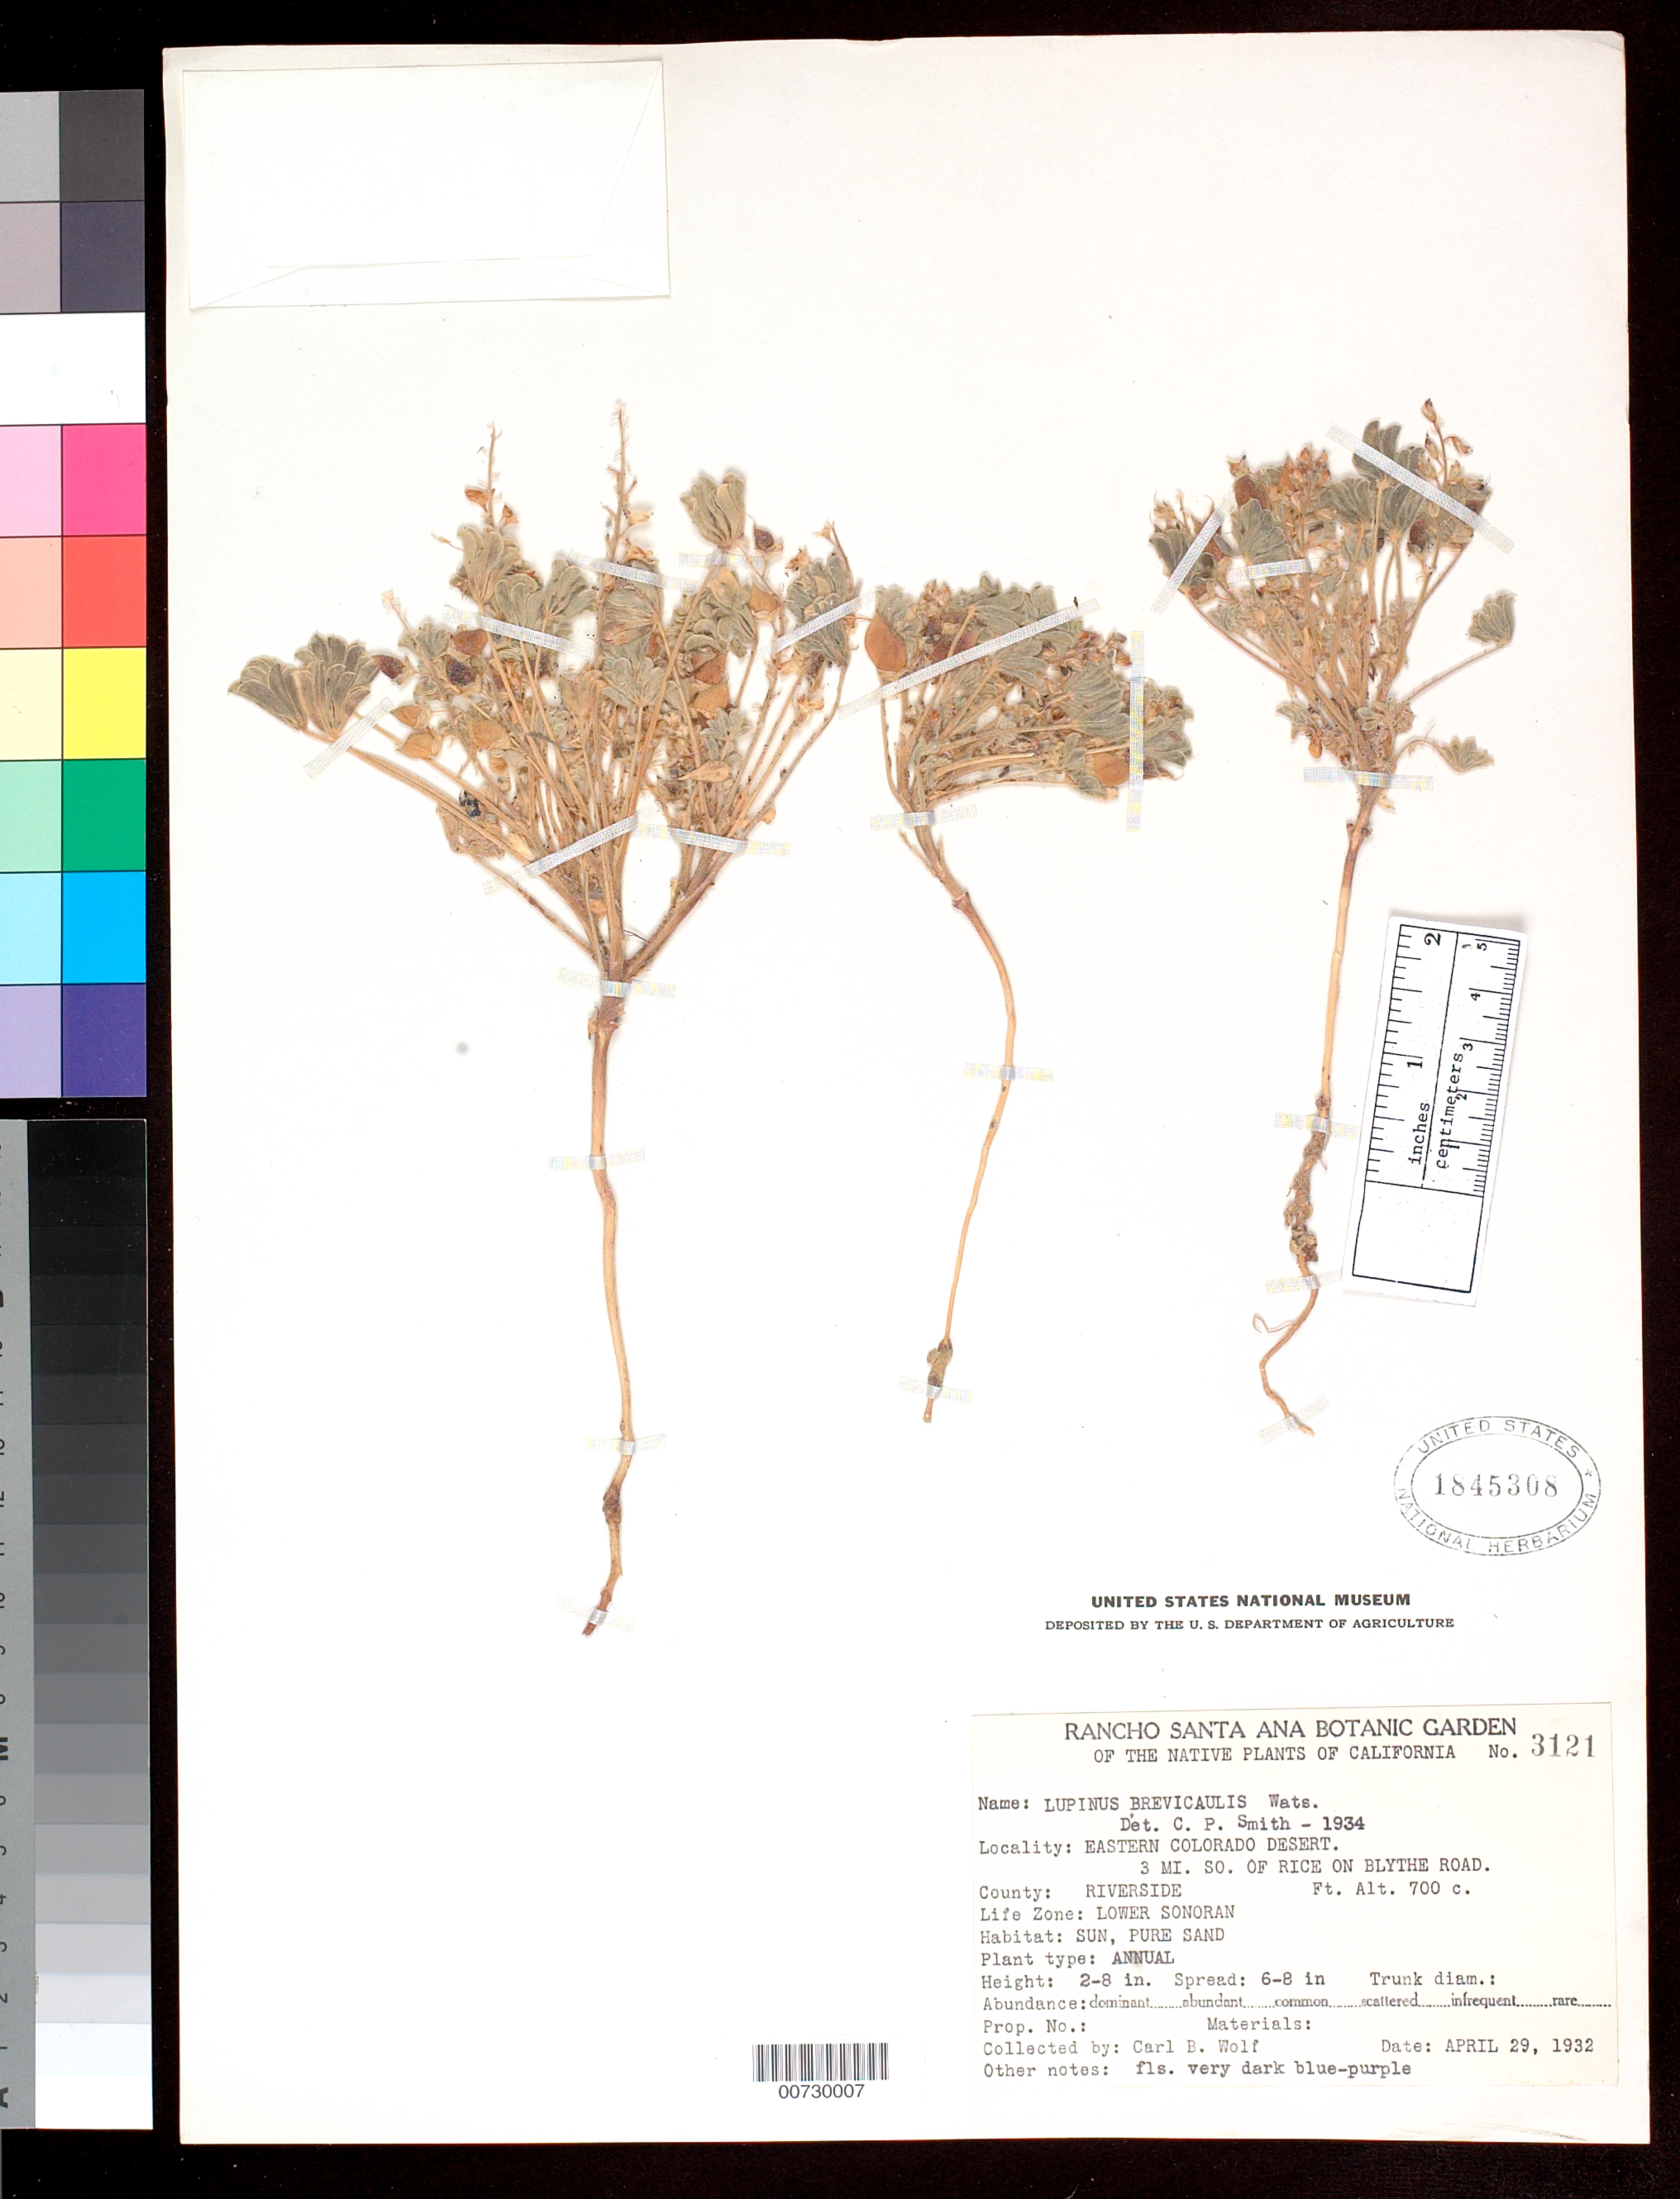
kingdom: Plantae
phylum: Tracheophyta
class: Magnoliopsida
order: Fabales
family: Fabaceae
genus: Lupinus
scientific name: Lupinus brevicaulis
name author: S. Watson in C. King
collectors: C. B. Wolf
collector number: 3121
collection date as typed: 29 Apr 1932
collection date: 1932-04-29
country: United States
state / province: California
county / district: Riverside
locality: Eastern Colorado Desert. 3 mi. SO. of rice on blythe road.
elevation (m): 213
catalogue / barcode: US 1845308